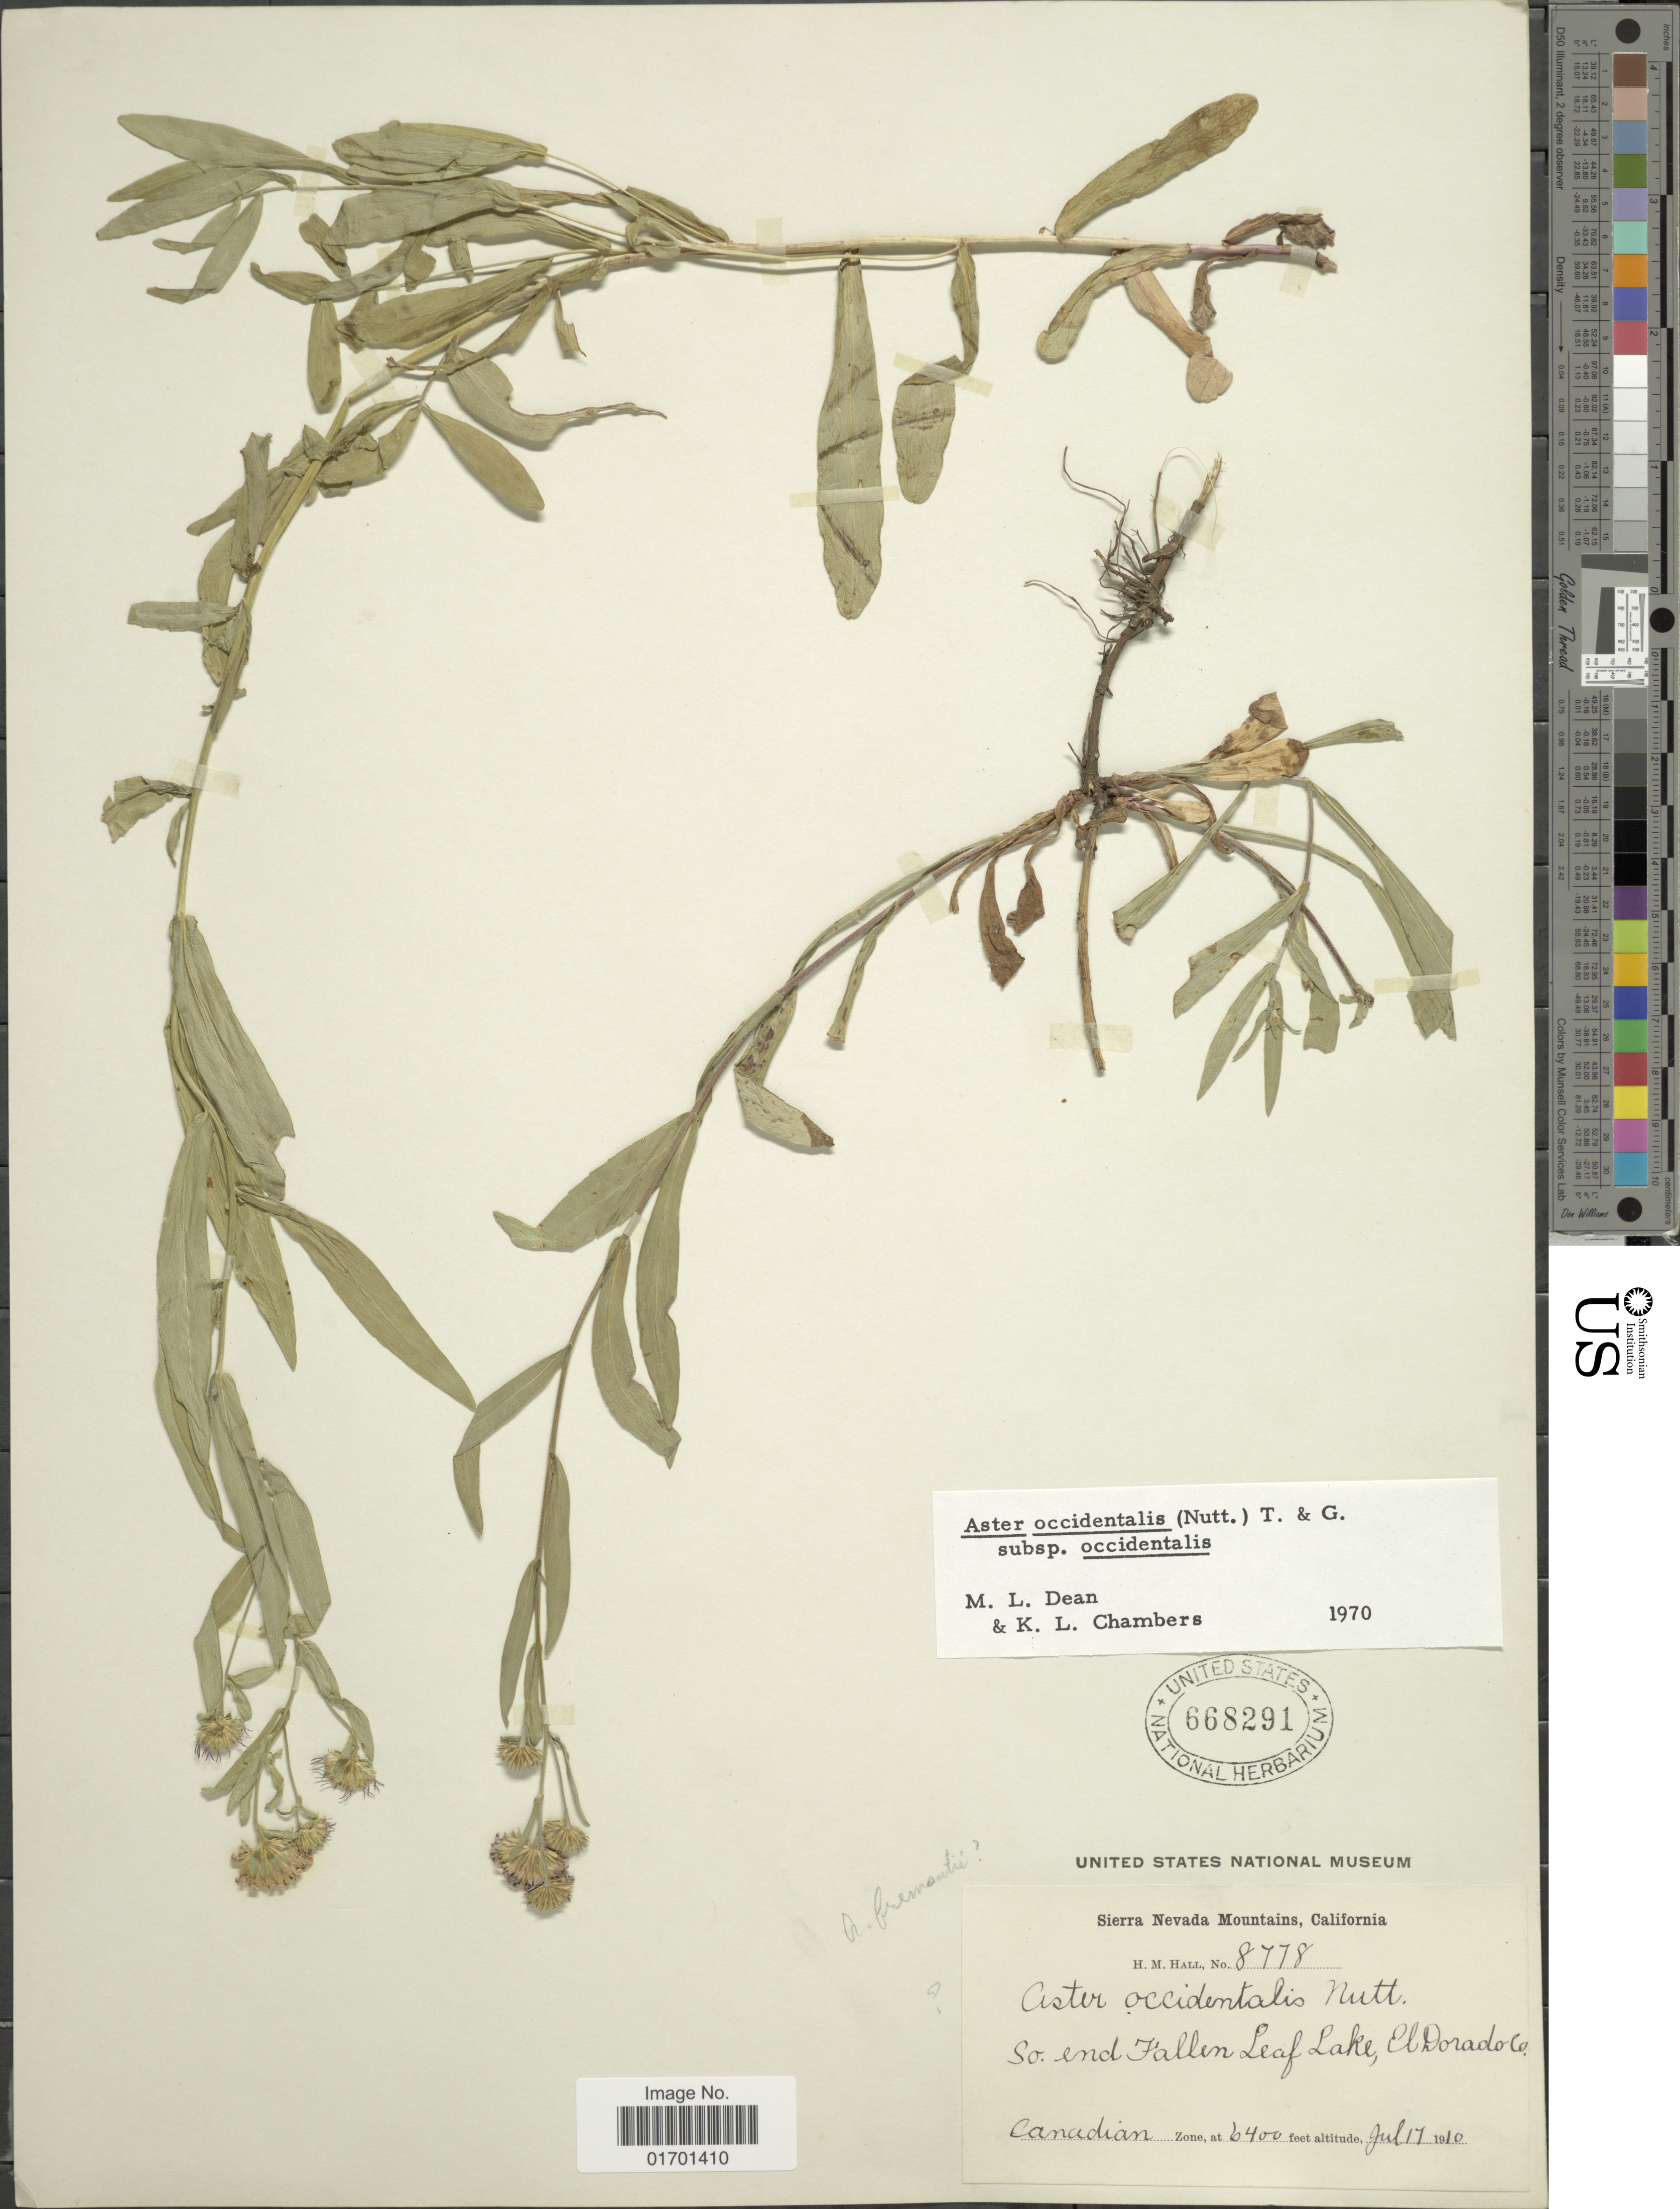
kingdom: Plantae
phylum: Tracheophyta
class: Magnoliopsida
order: Asterales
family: Asteraceae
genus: Symphyotrichum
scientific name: Symphyotrichum spathulatum var. spathulatum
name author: (Lindl.) G.L. Nesom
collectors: H. M. Hall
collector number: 8778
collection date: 1910-07-17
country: United States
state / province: California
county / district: El Dorado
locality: Sierra Nevada Mountains, So. end Fallen Leaf Lake, El Dorado Co, Canadian Zone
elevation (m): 1951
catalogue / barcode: US 668291